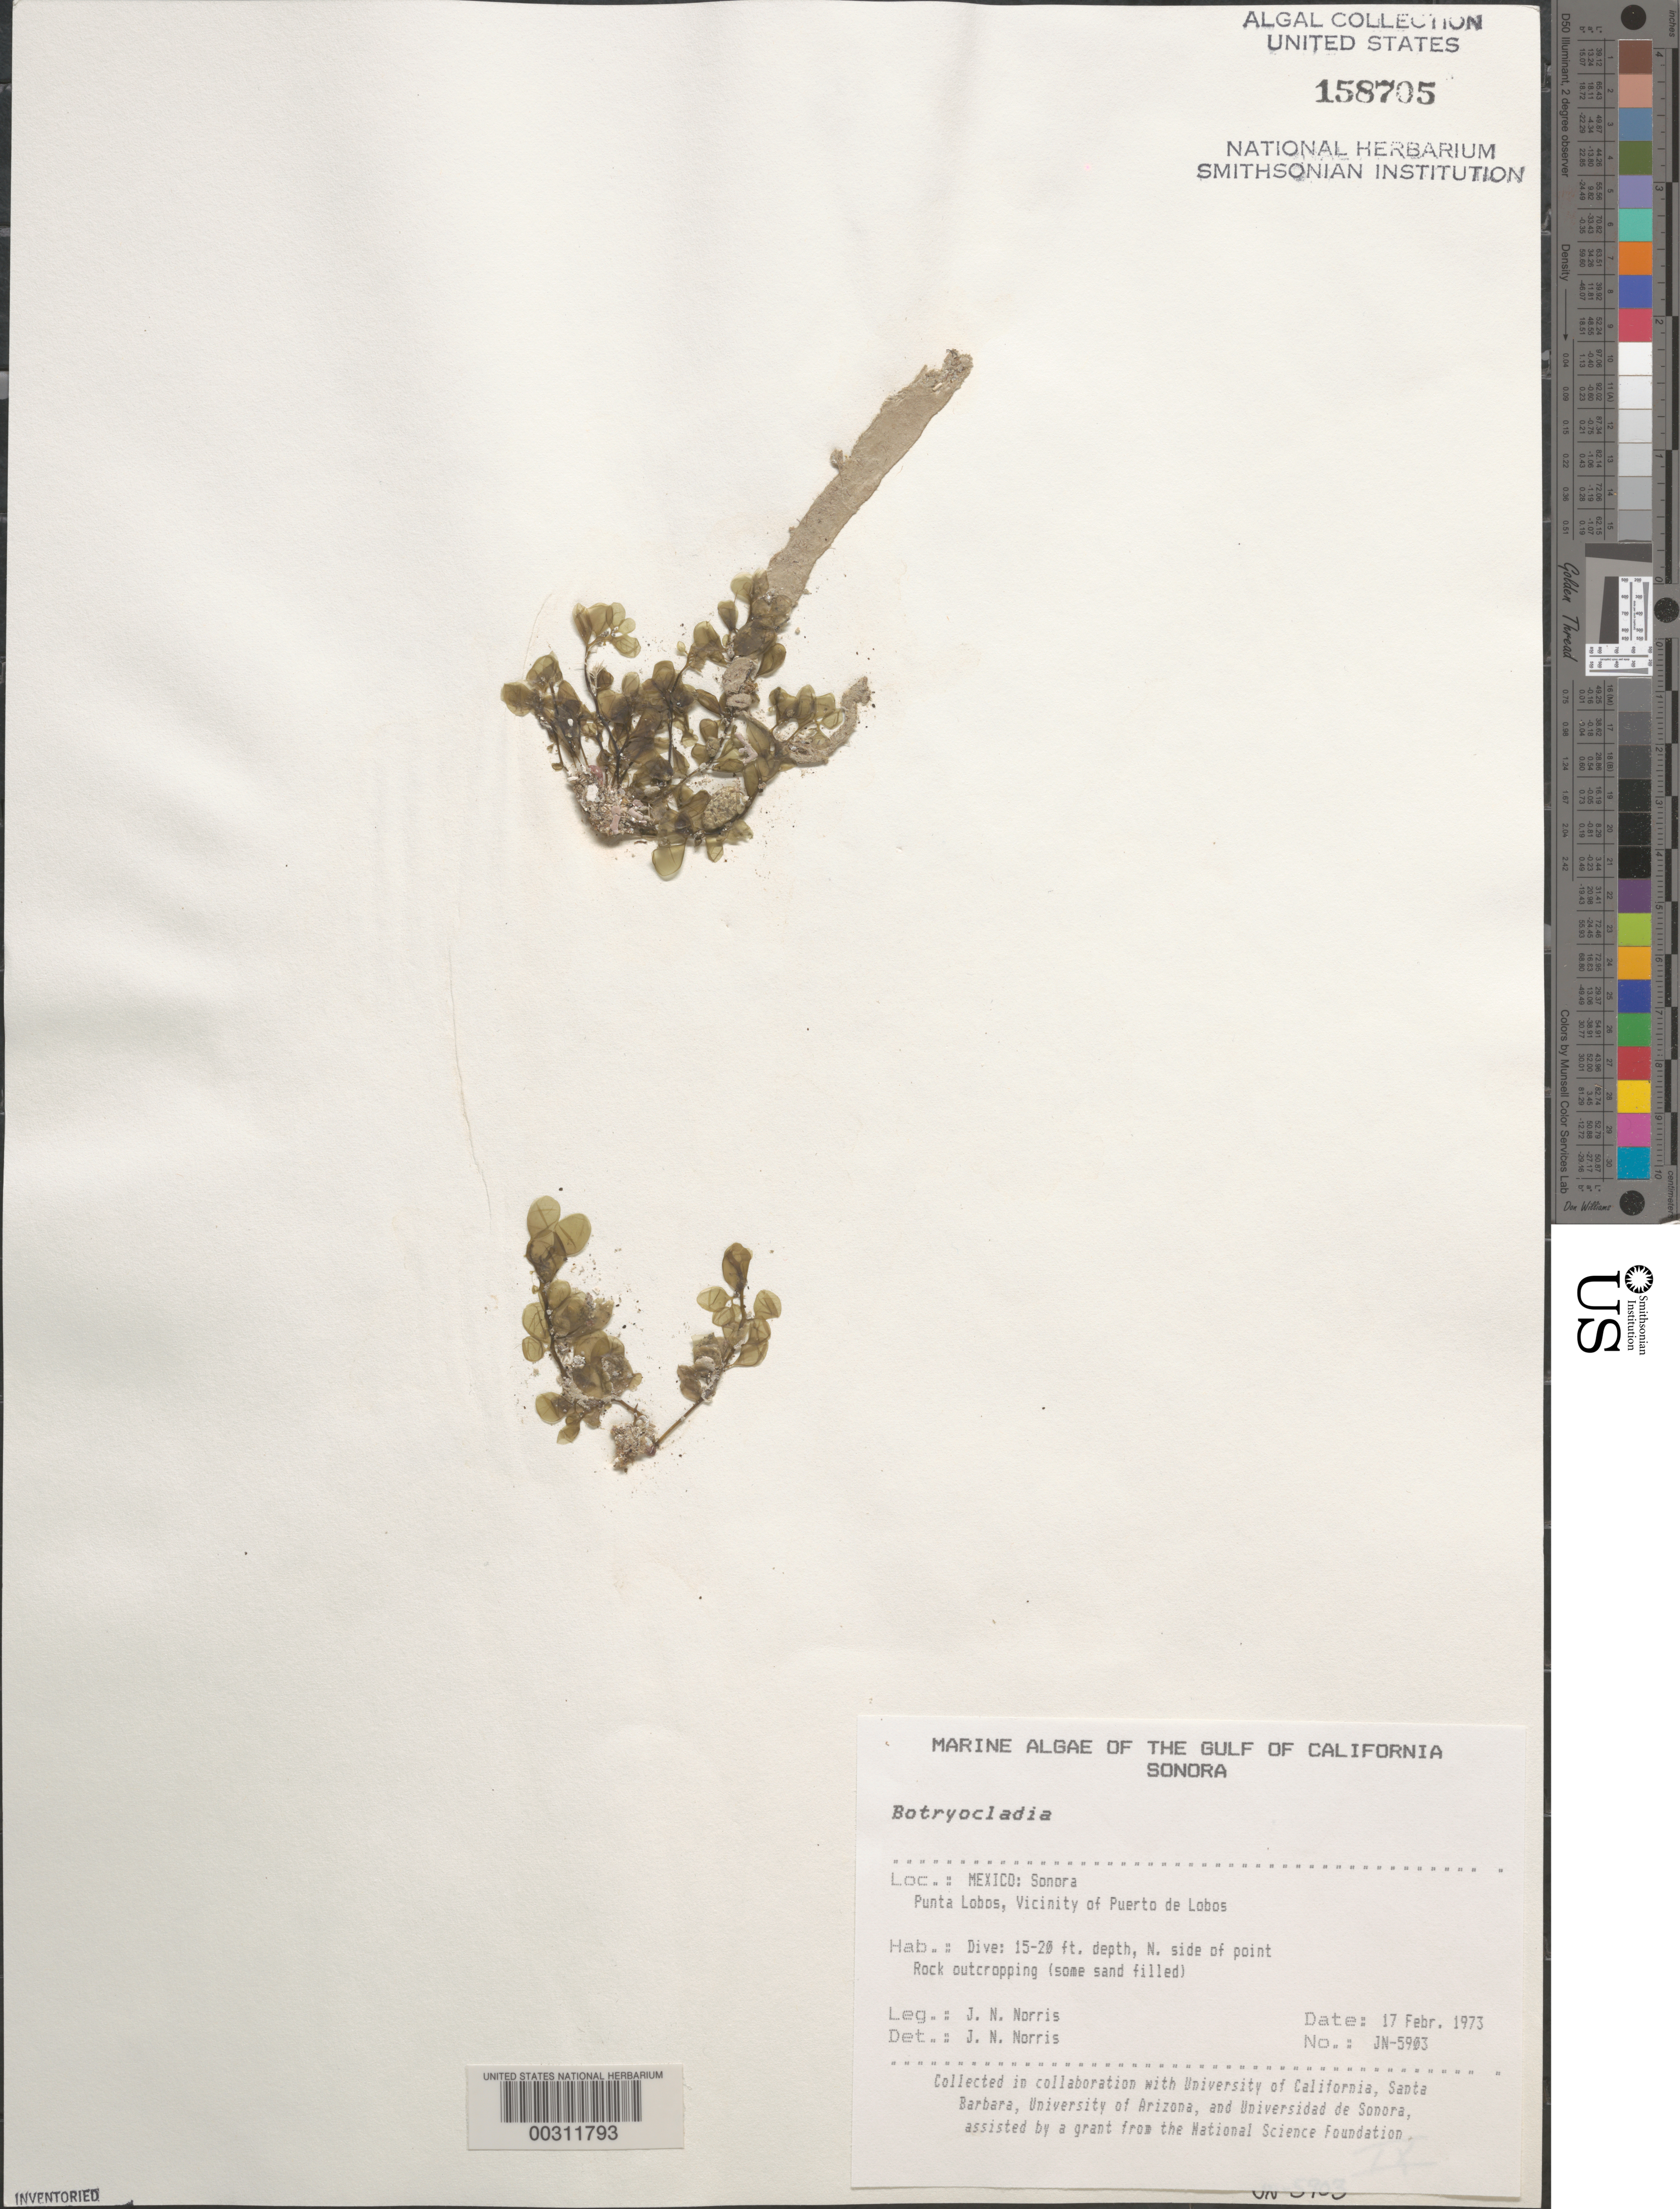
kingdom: Plantae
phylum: Rhodophyta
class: Florideophyceae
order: Rhodymeniales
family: Rhodymeniaceae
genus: Botryocladia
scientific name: Botryocladia sp.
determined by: Norris, James N.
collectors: J. N. Norris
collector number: JN-5903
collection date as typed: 17 Feb 1973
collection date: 1973-02-17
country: Mexico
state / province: Sonora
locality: Punta Lobos, Puerto de Lobos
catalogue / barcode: US 158705